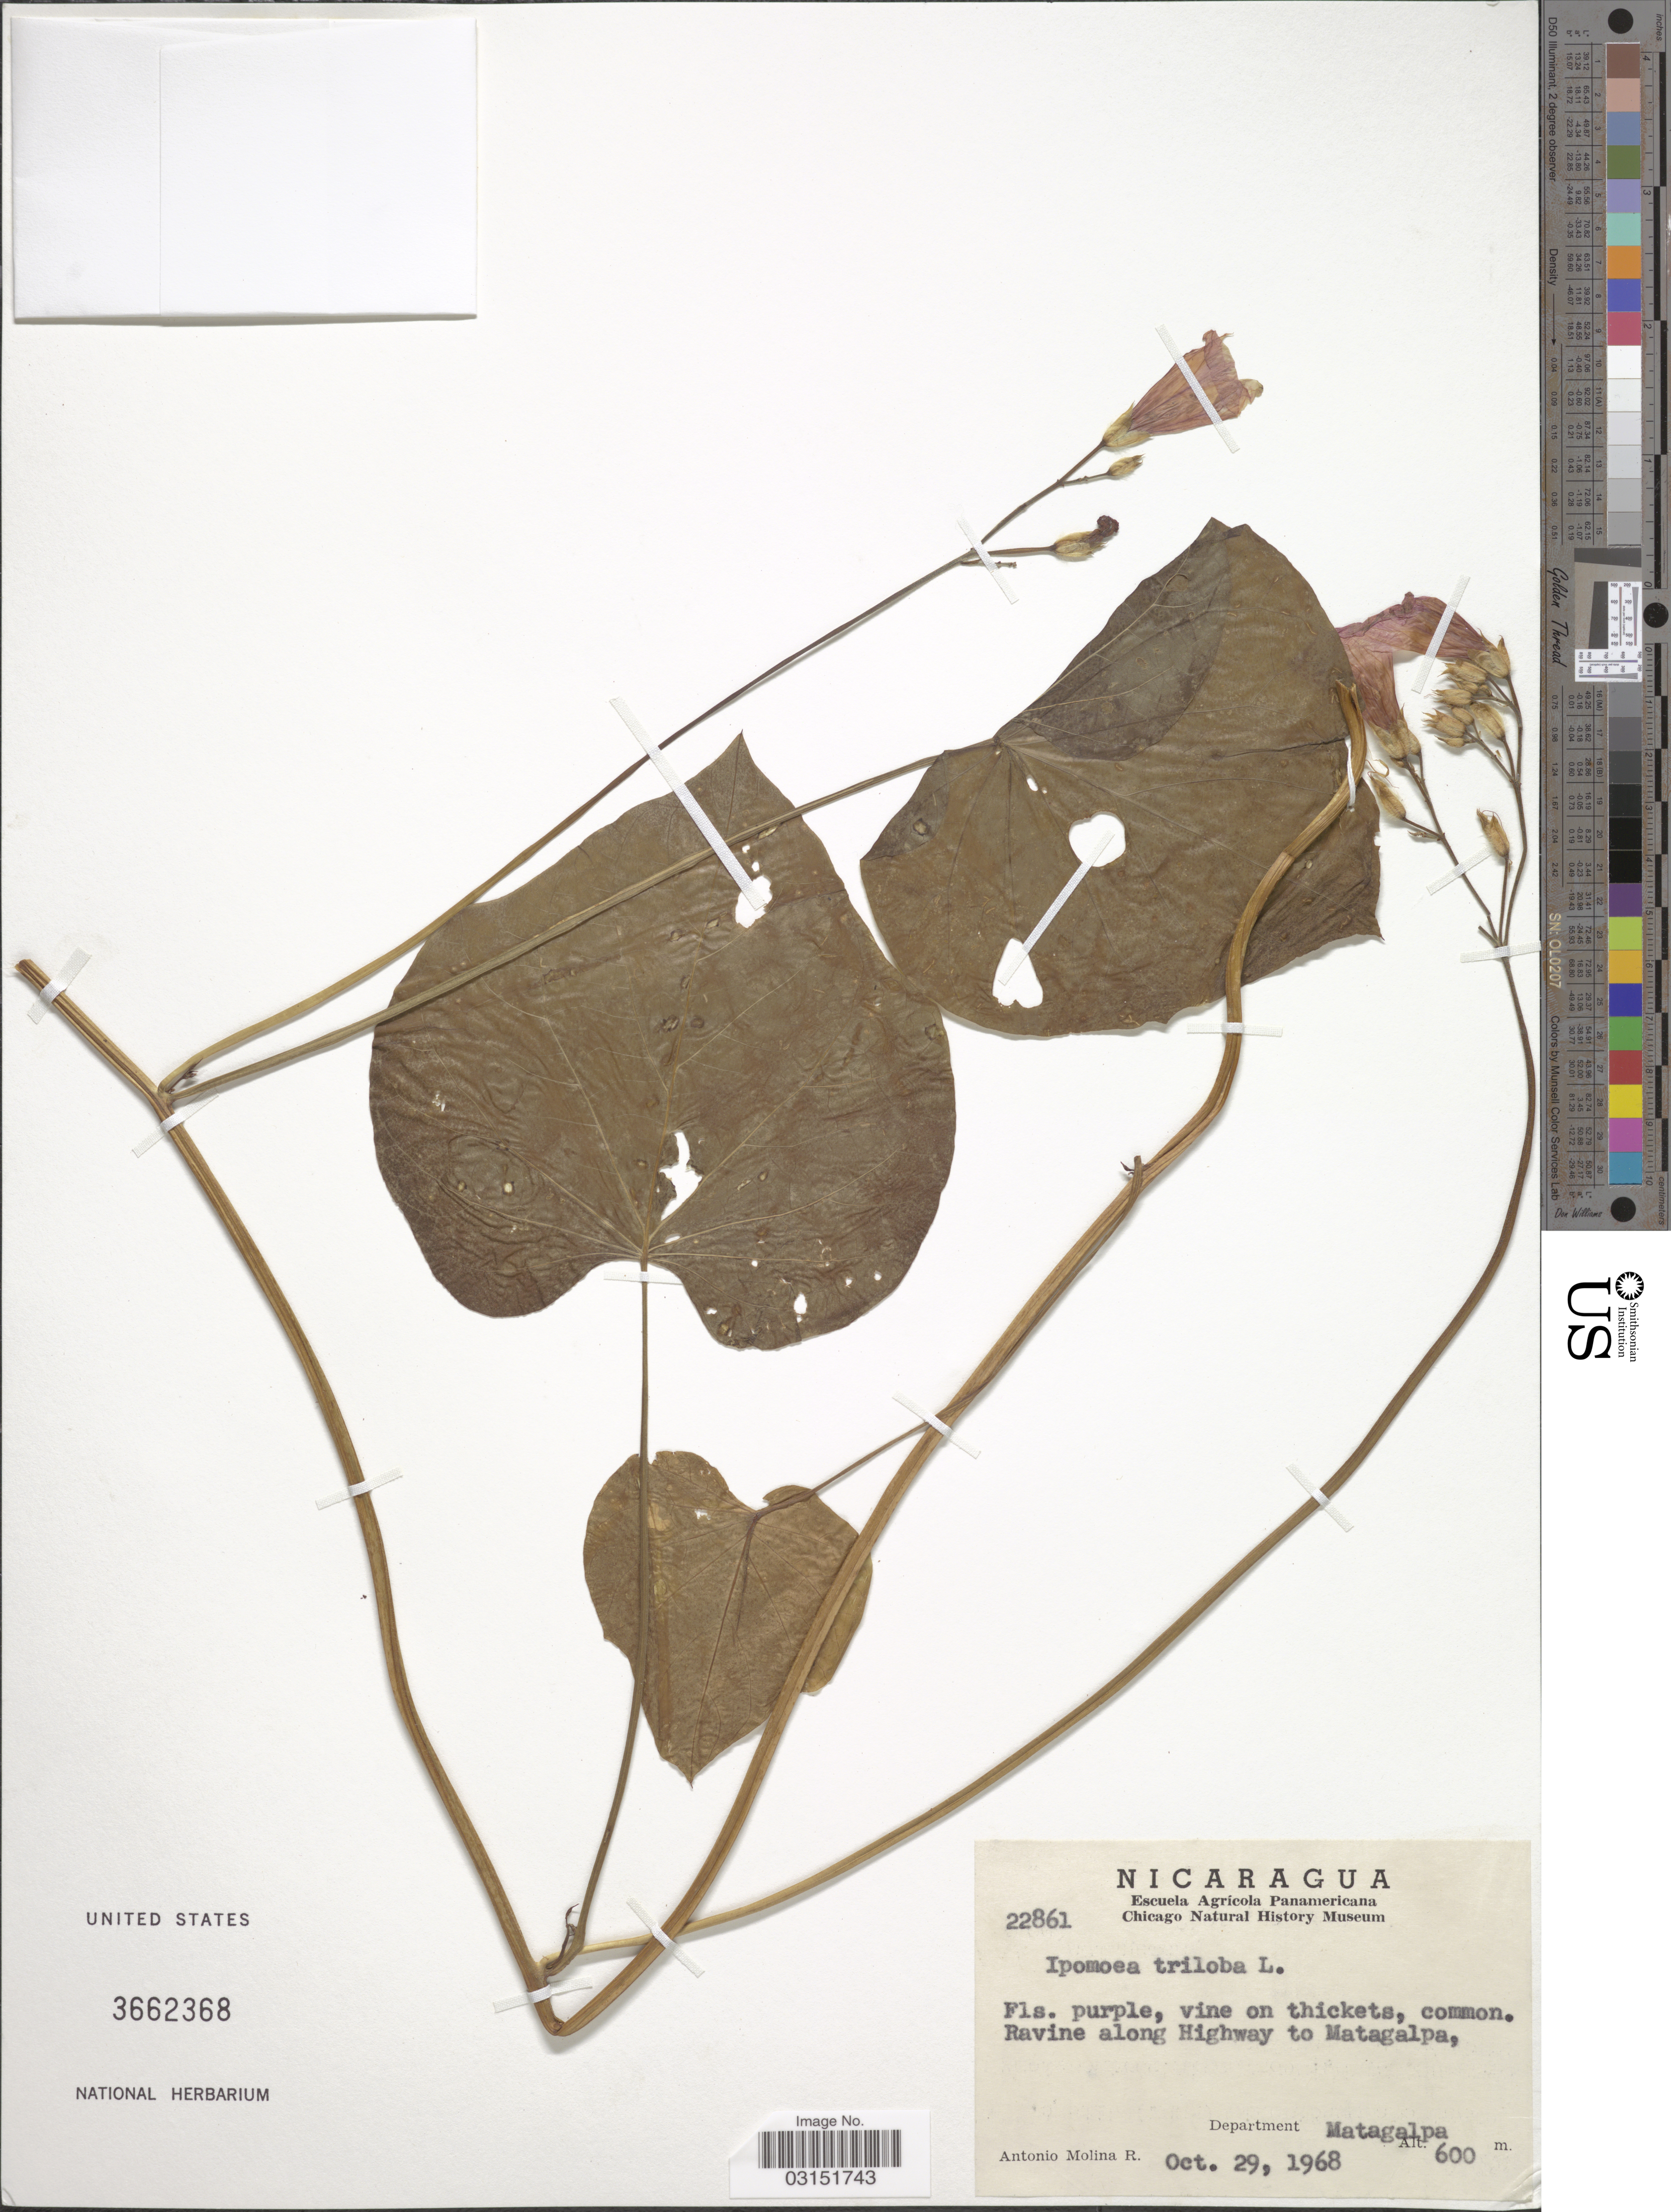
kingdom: Plantae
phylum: Tracheophyta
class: Magnoliopsida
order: Solanales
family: Convolvulaceae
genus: Ipomoea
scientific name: Ipomoea triloba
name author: L.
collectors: A. Molina R.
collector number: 22861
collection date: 1968-10-29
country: Nicaragua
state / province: Matagalpa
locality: Ravine along Highway to Matagalpa, Department Matagalpa.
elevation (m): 600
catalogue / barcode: US 3662368